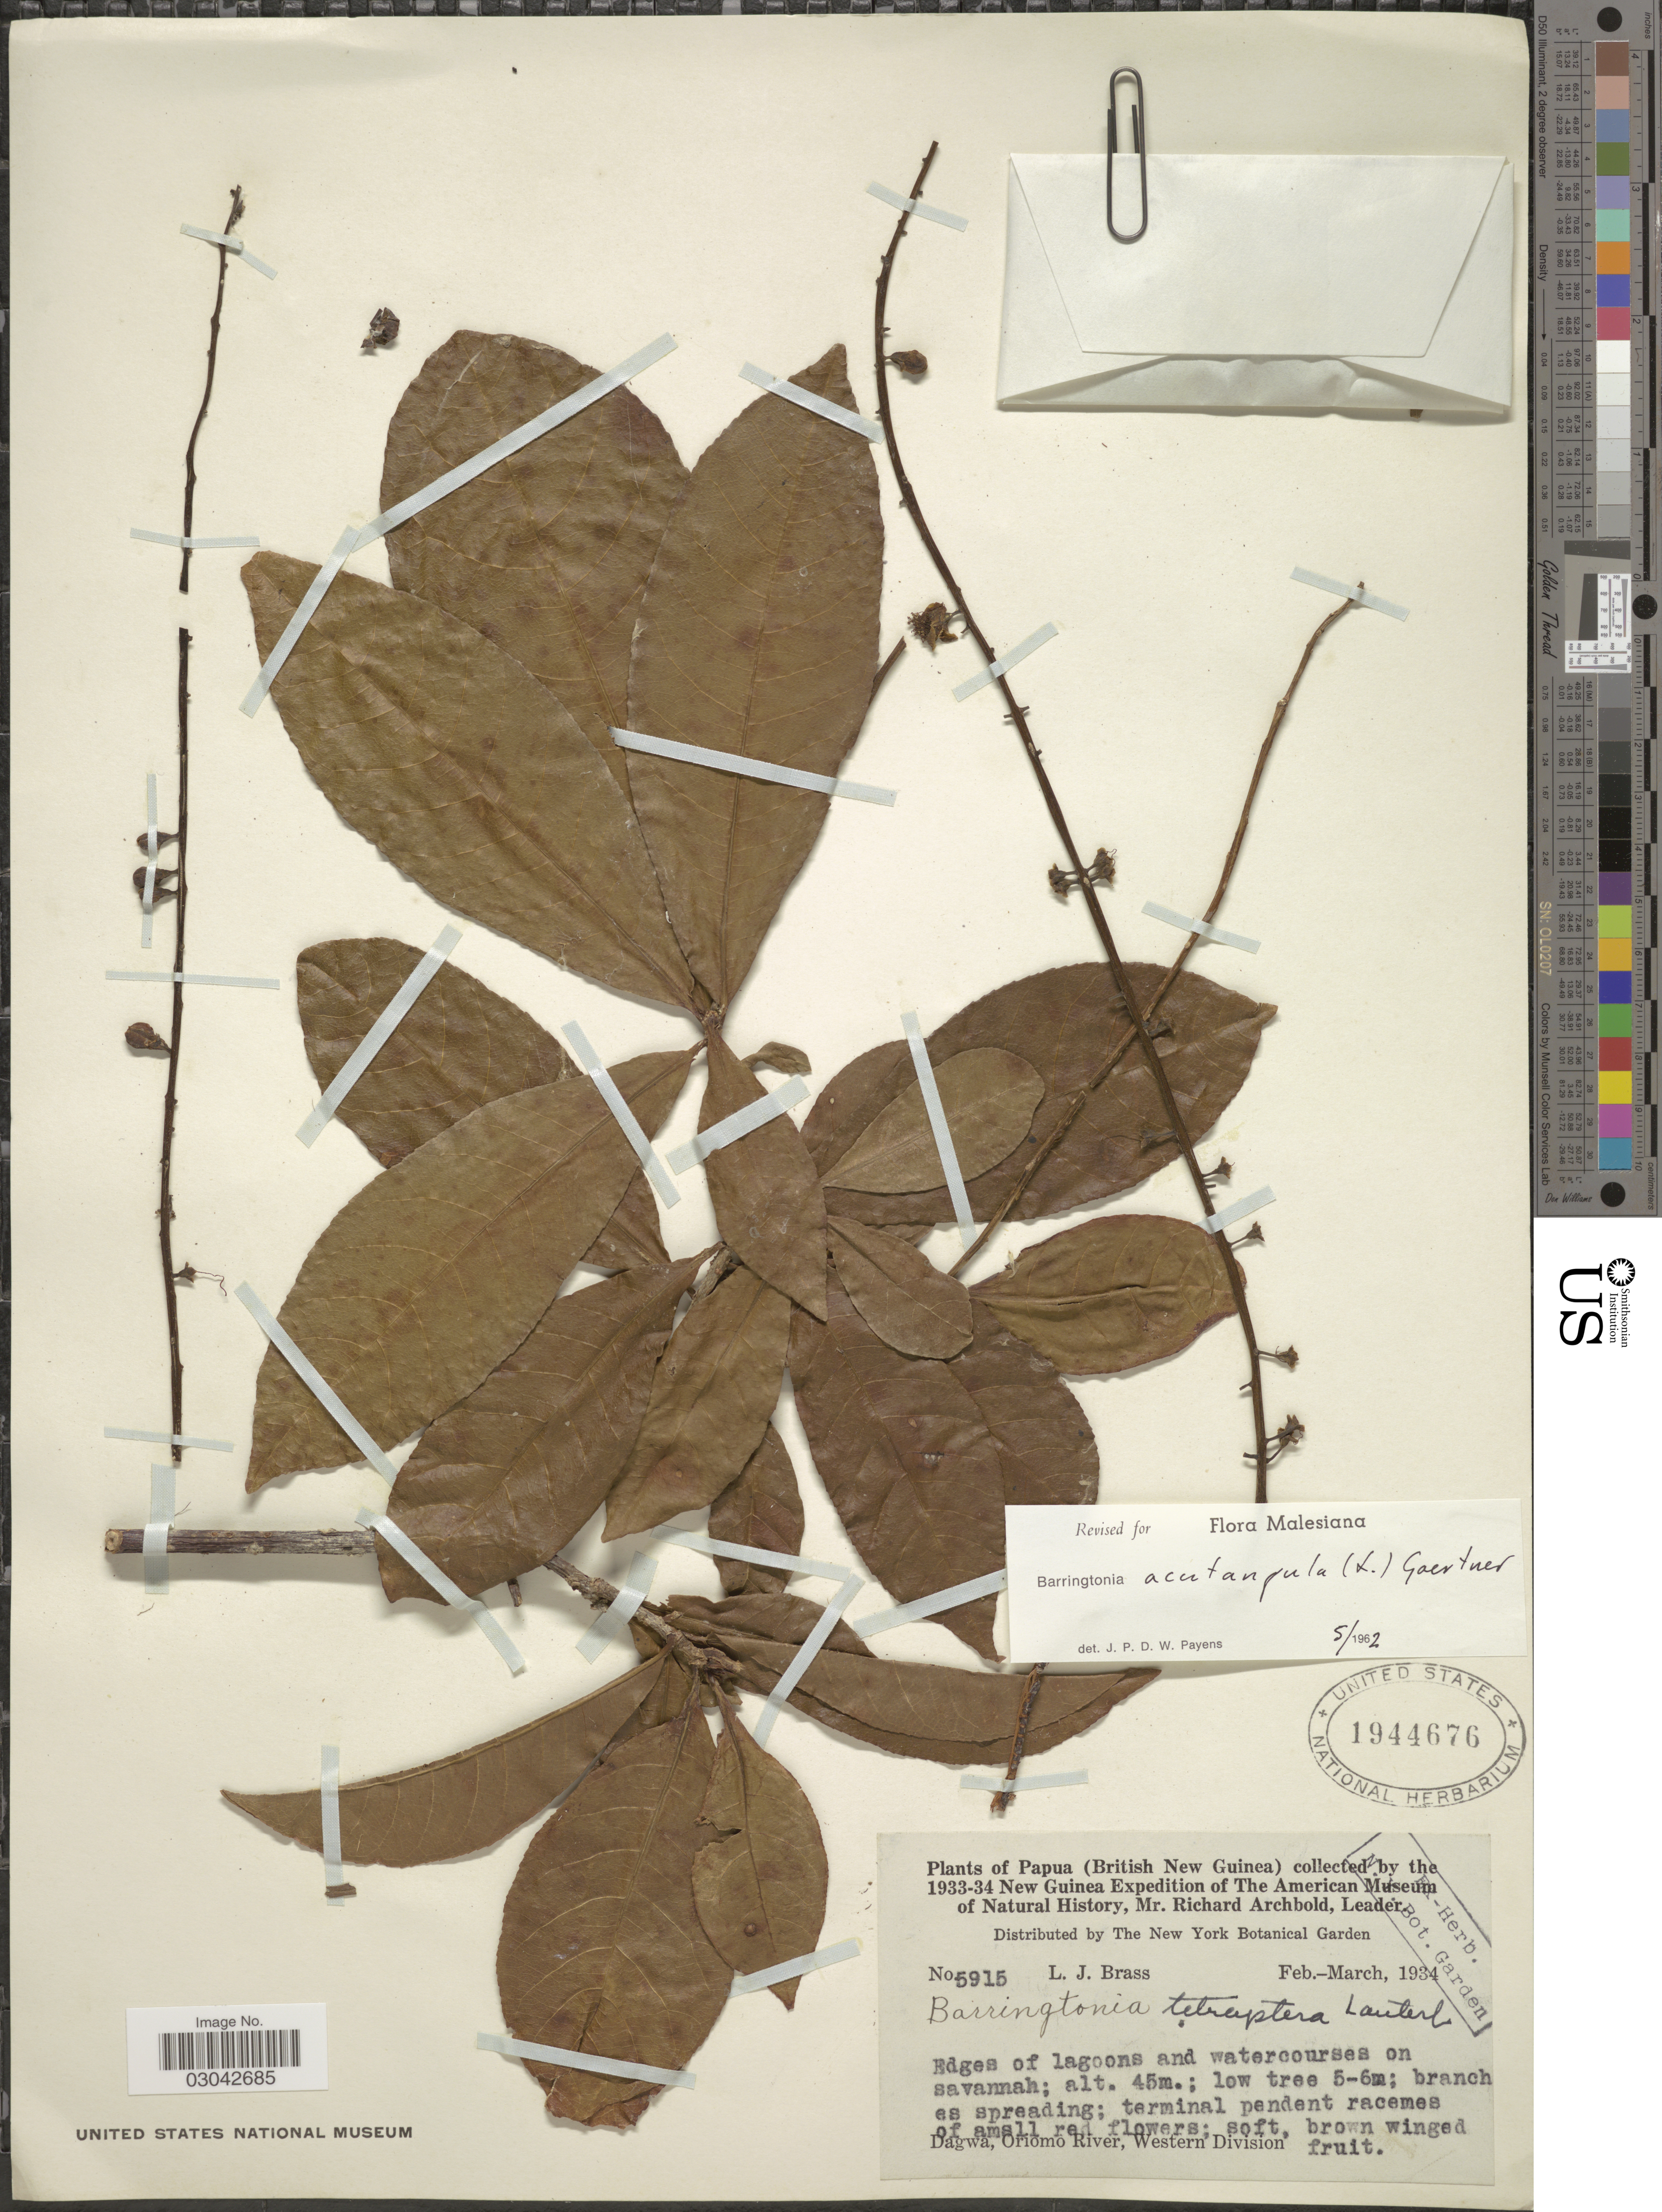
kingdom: Plantae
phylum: Tracheophyta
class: Magnoliopsida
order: Ericales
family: Lecythidaceae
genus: Barringtonia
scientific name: Barringtonia acutangula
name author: (L.) Gaertn.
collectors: L. J. Brass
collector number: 5915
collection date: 1934-02/1934-03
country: Papua New Guinea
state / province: Manus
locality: Papua (British New Guinea). Dagwa, Oriomo River, Western Division.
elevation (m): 45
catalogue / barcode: US 1944676